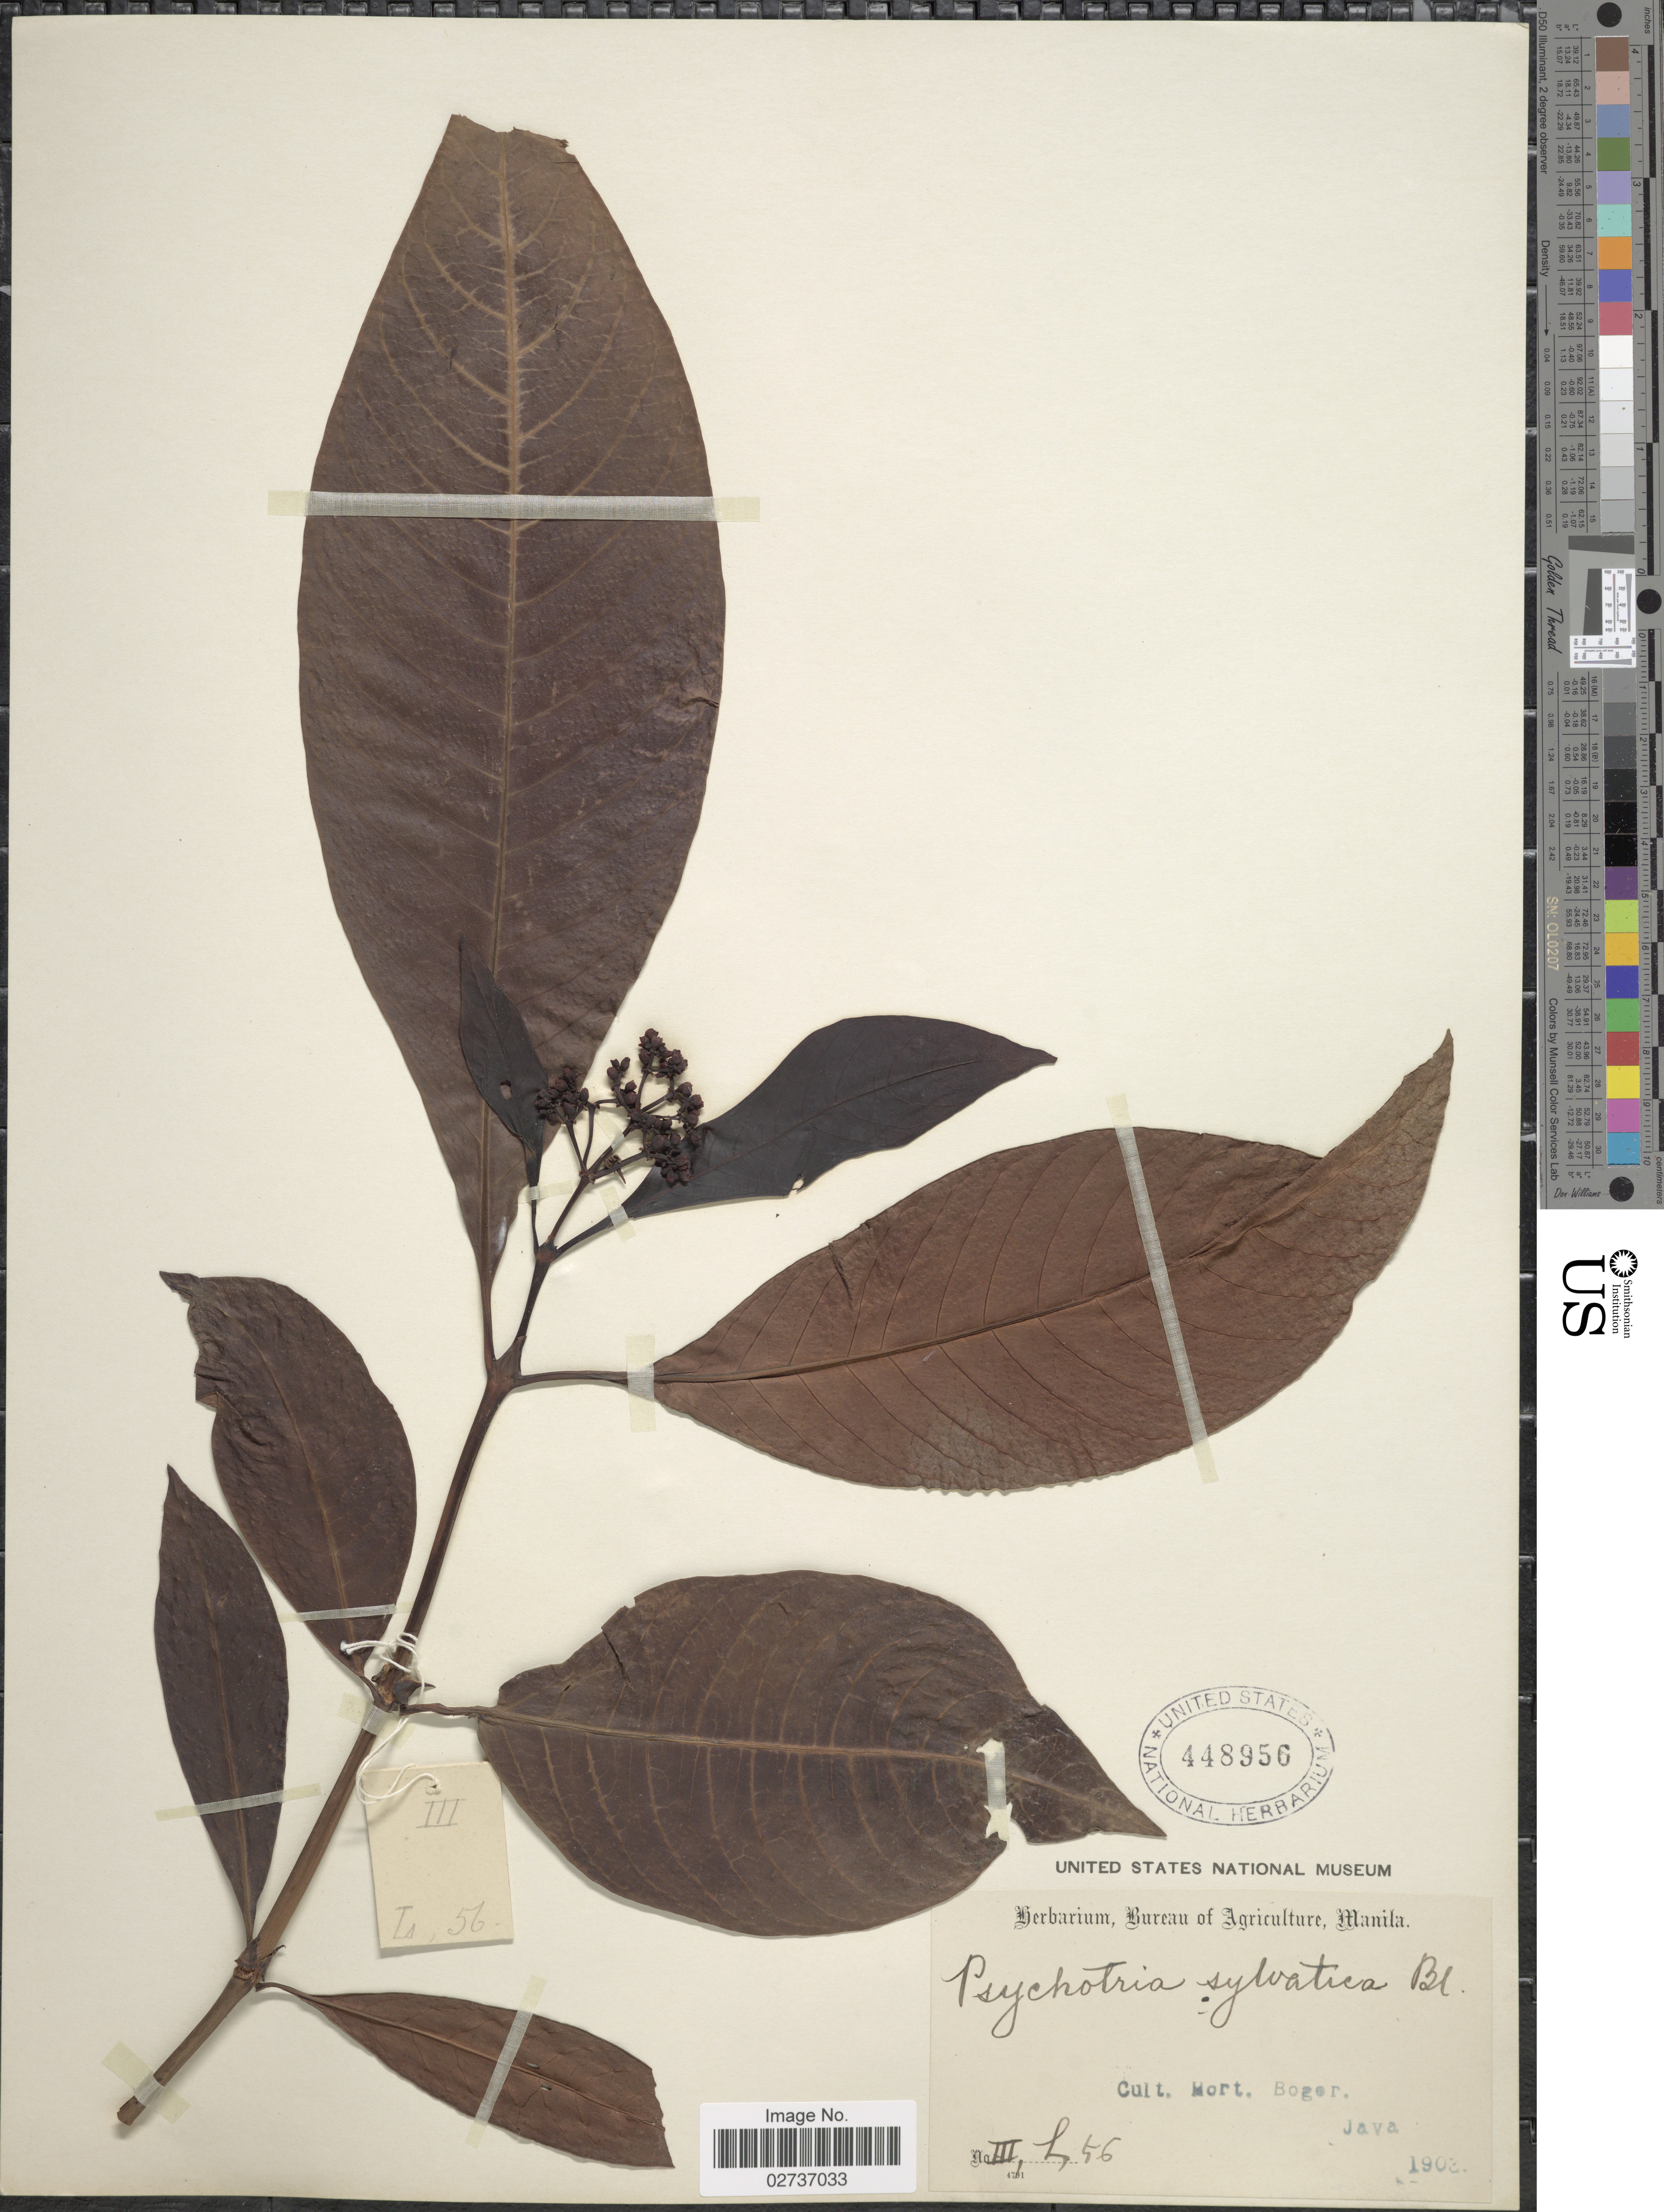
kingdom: Plantae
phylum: Tracheophyta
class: Magnoliopsida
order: Gentianales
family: Rubiaceae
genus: Psychotria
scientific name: Psychotria sylvatica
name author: Blume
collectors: ex Herb. Bur. Agric. Manila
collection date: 1903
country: Indonesia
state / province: Java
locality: Cult. Hort. Bogor. Java. III, L. 56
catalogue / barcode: US 448956